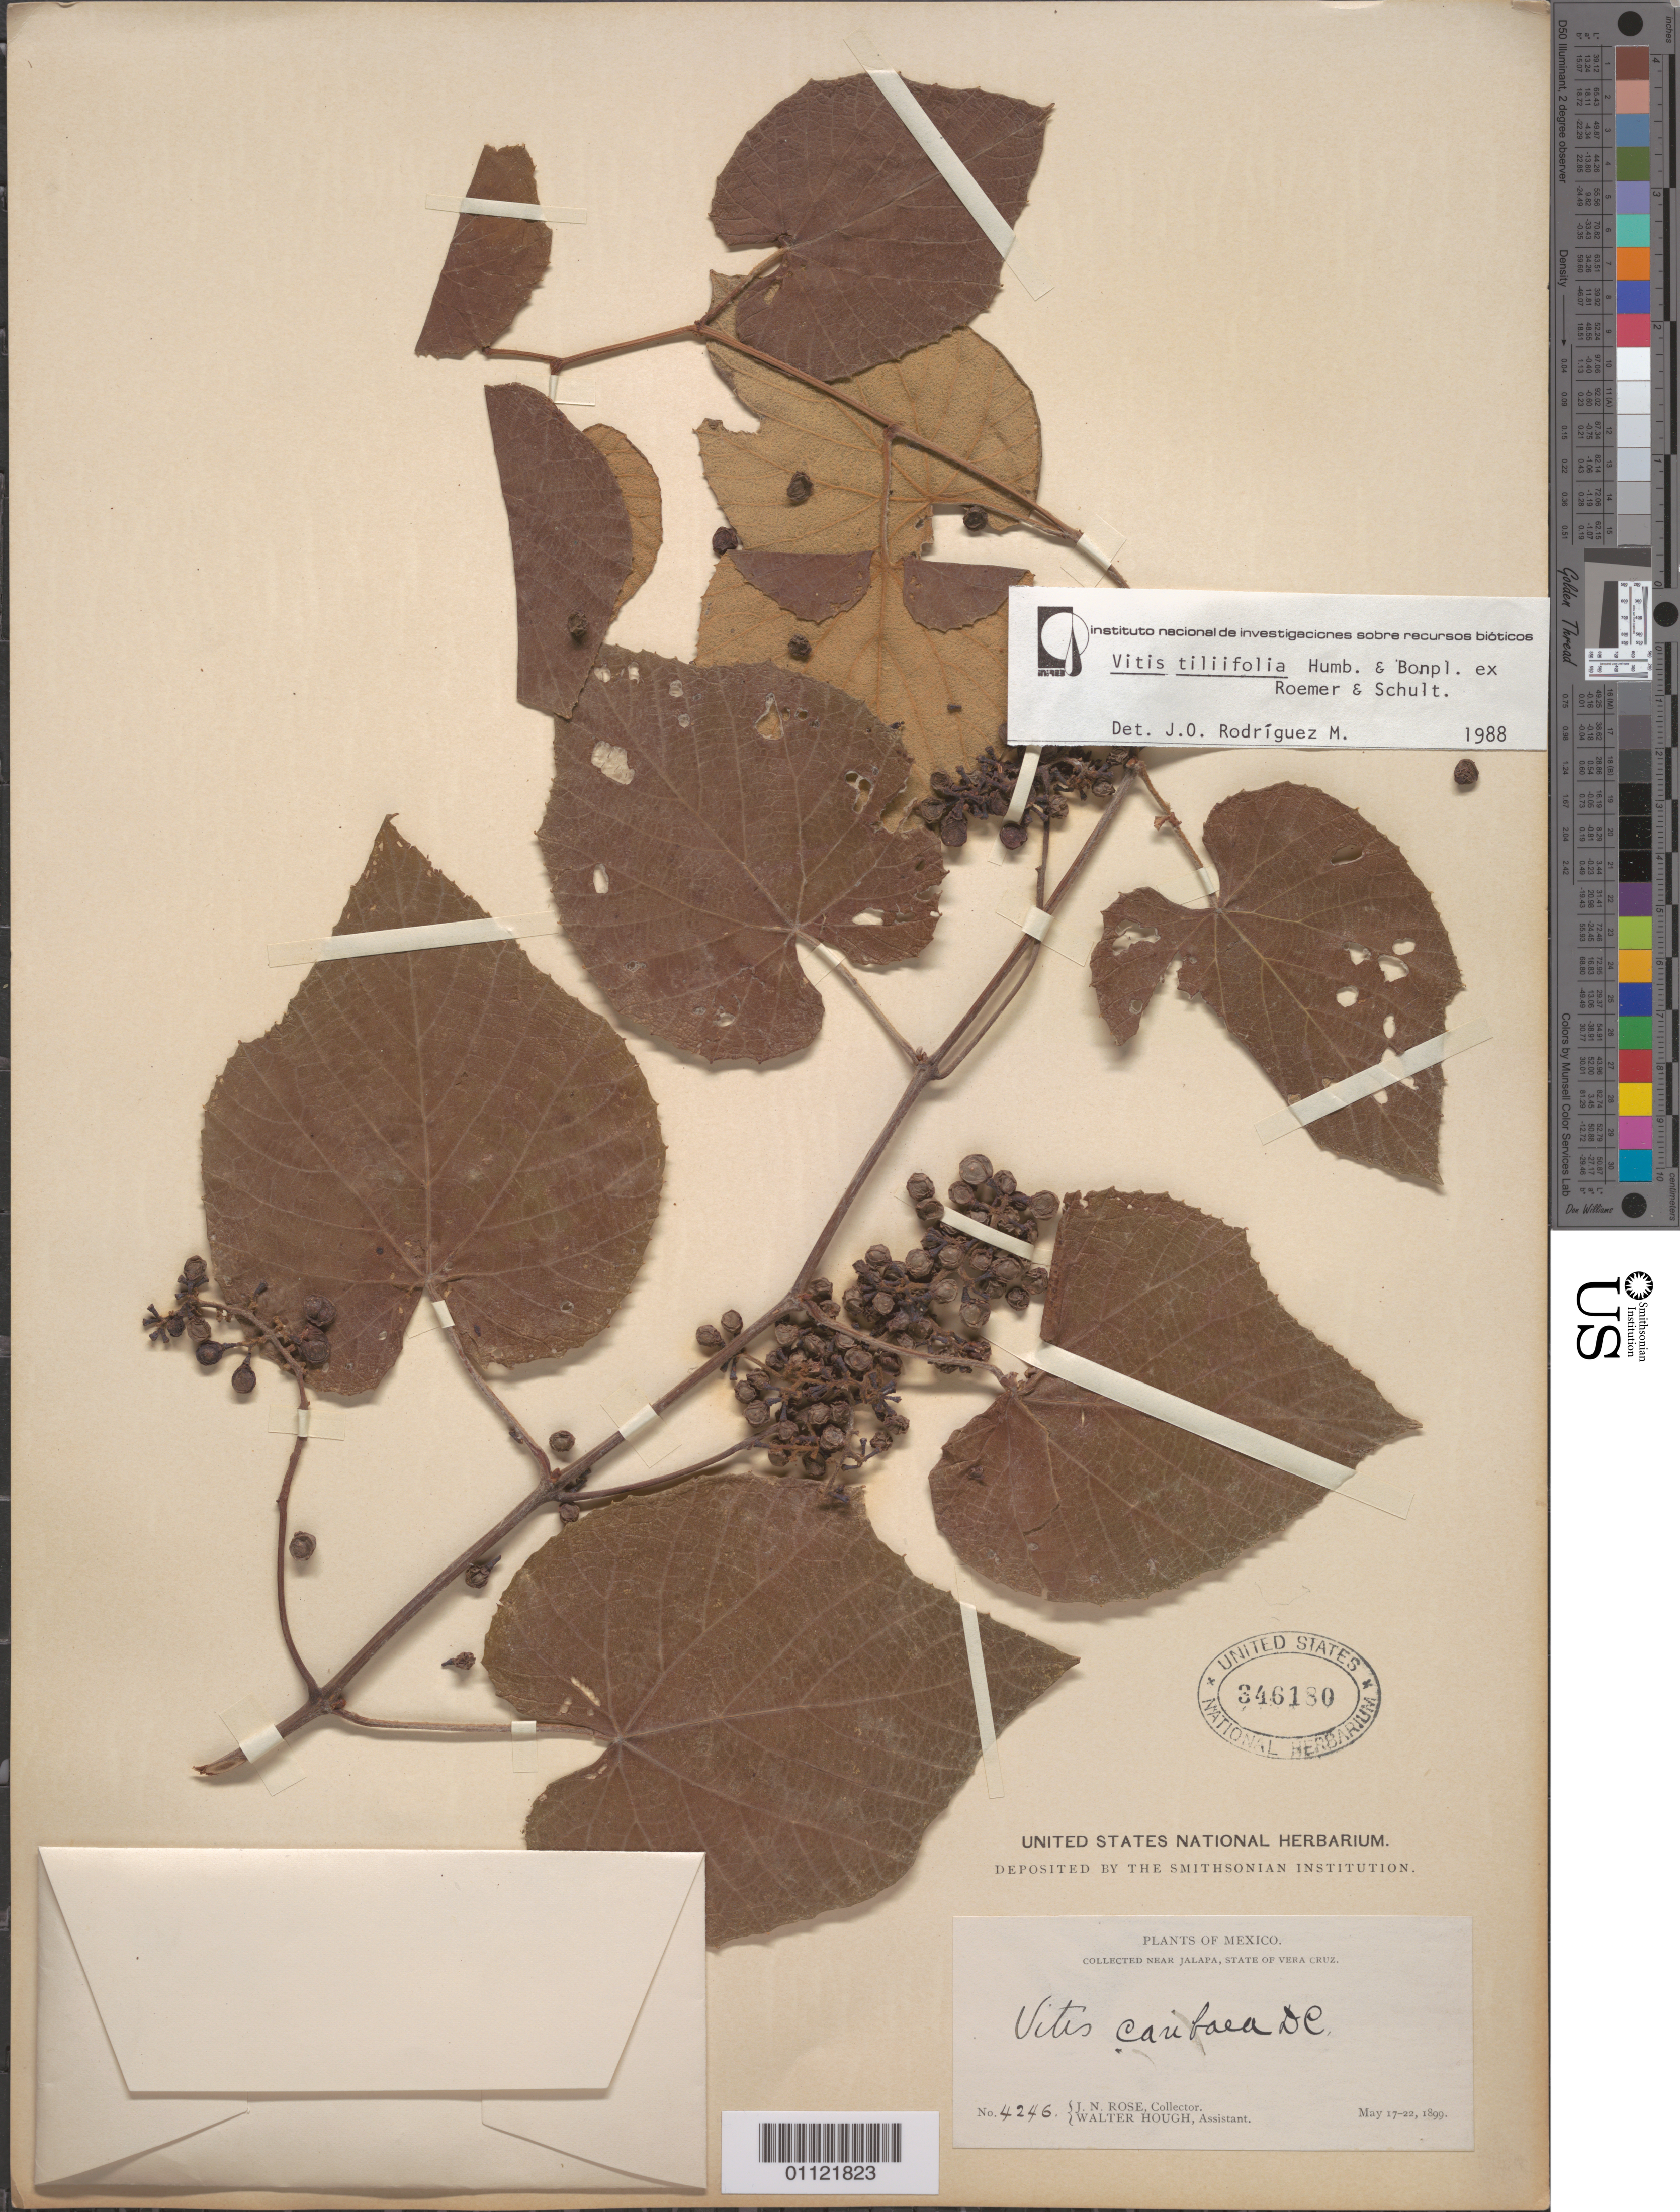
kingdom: Plantae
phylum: Tracheophyta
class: Magnoliopsida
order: Vitales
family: Vitaceae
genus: Vitis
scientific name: Vitis tiliifolia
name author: Humb. & Bonpl. ex Schult.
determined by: Rodriguez M., J. O.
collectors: J. N. Rose & W. Hough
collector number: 4246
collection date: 1899-05-17/1899-05-22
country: Mexico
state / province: Veracruz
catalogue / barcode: US 346180